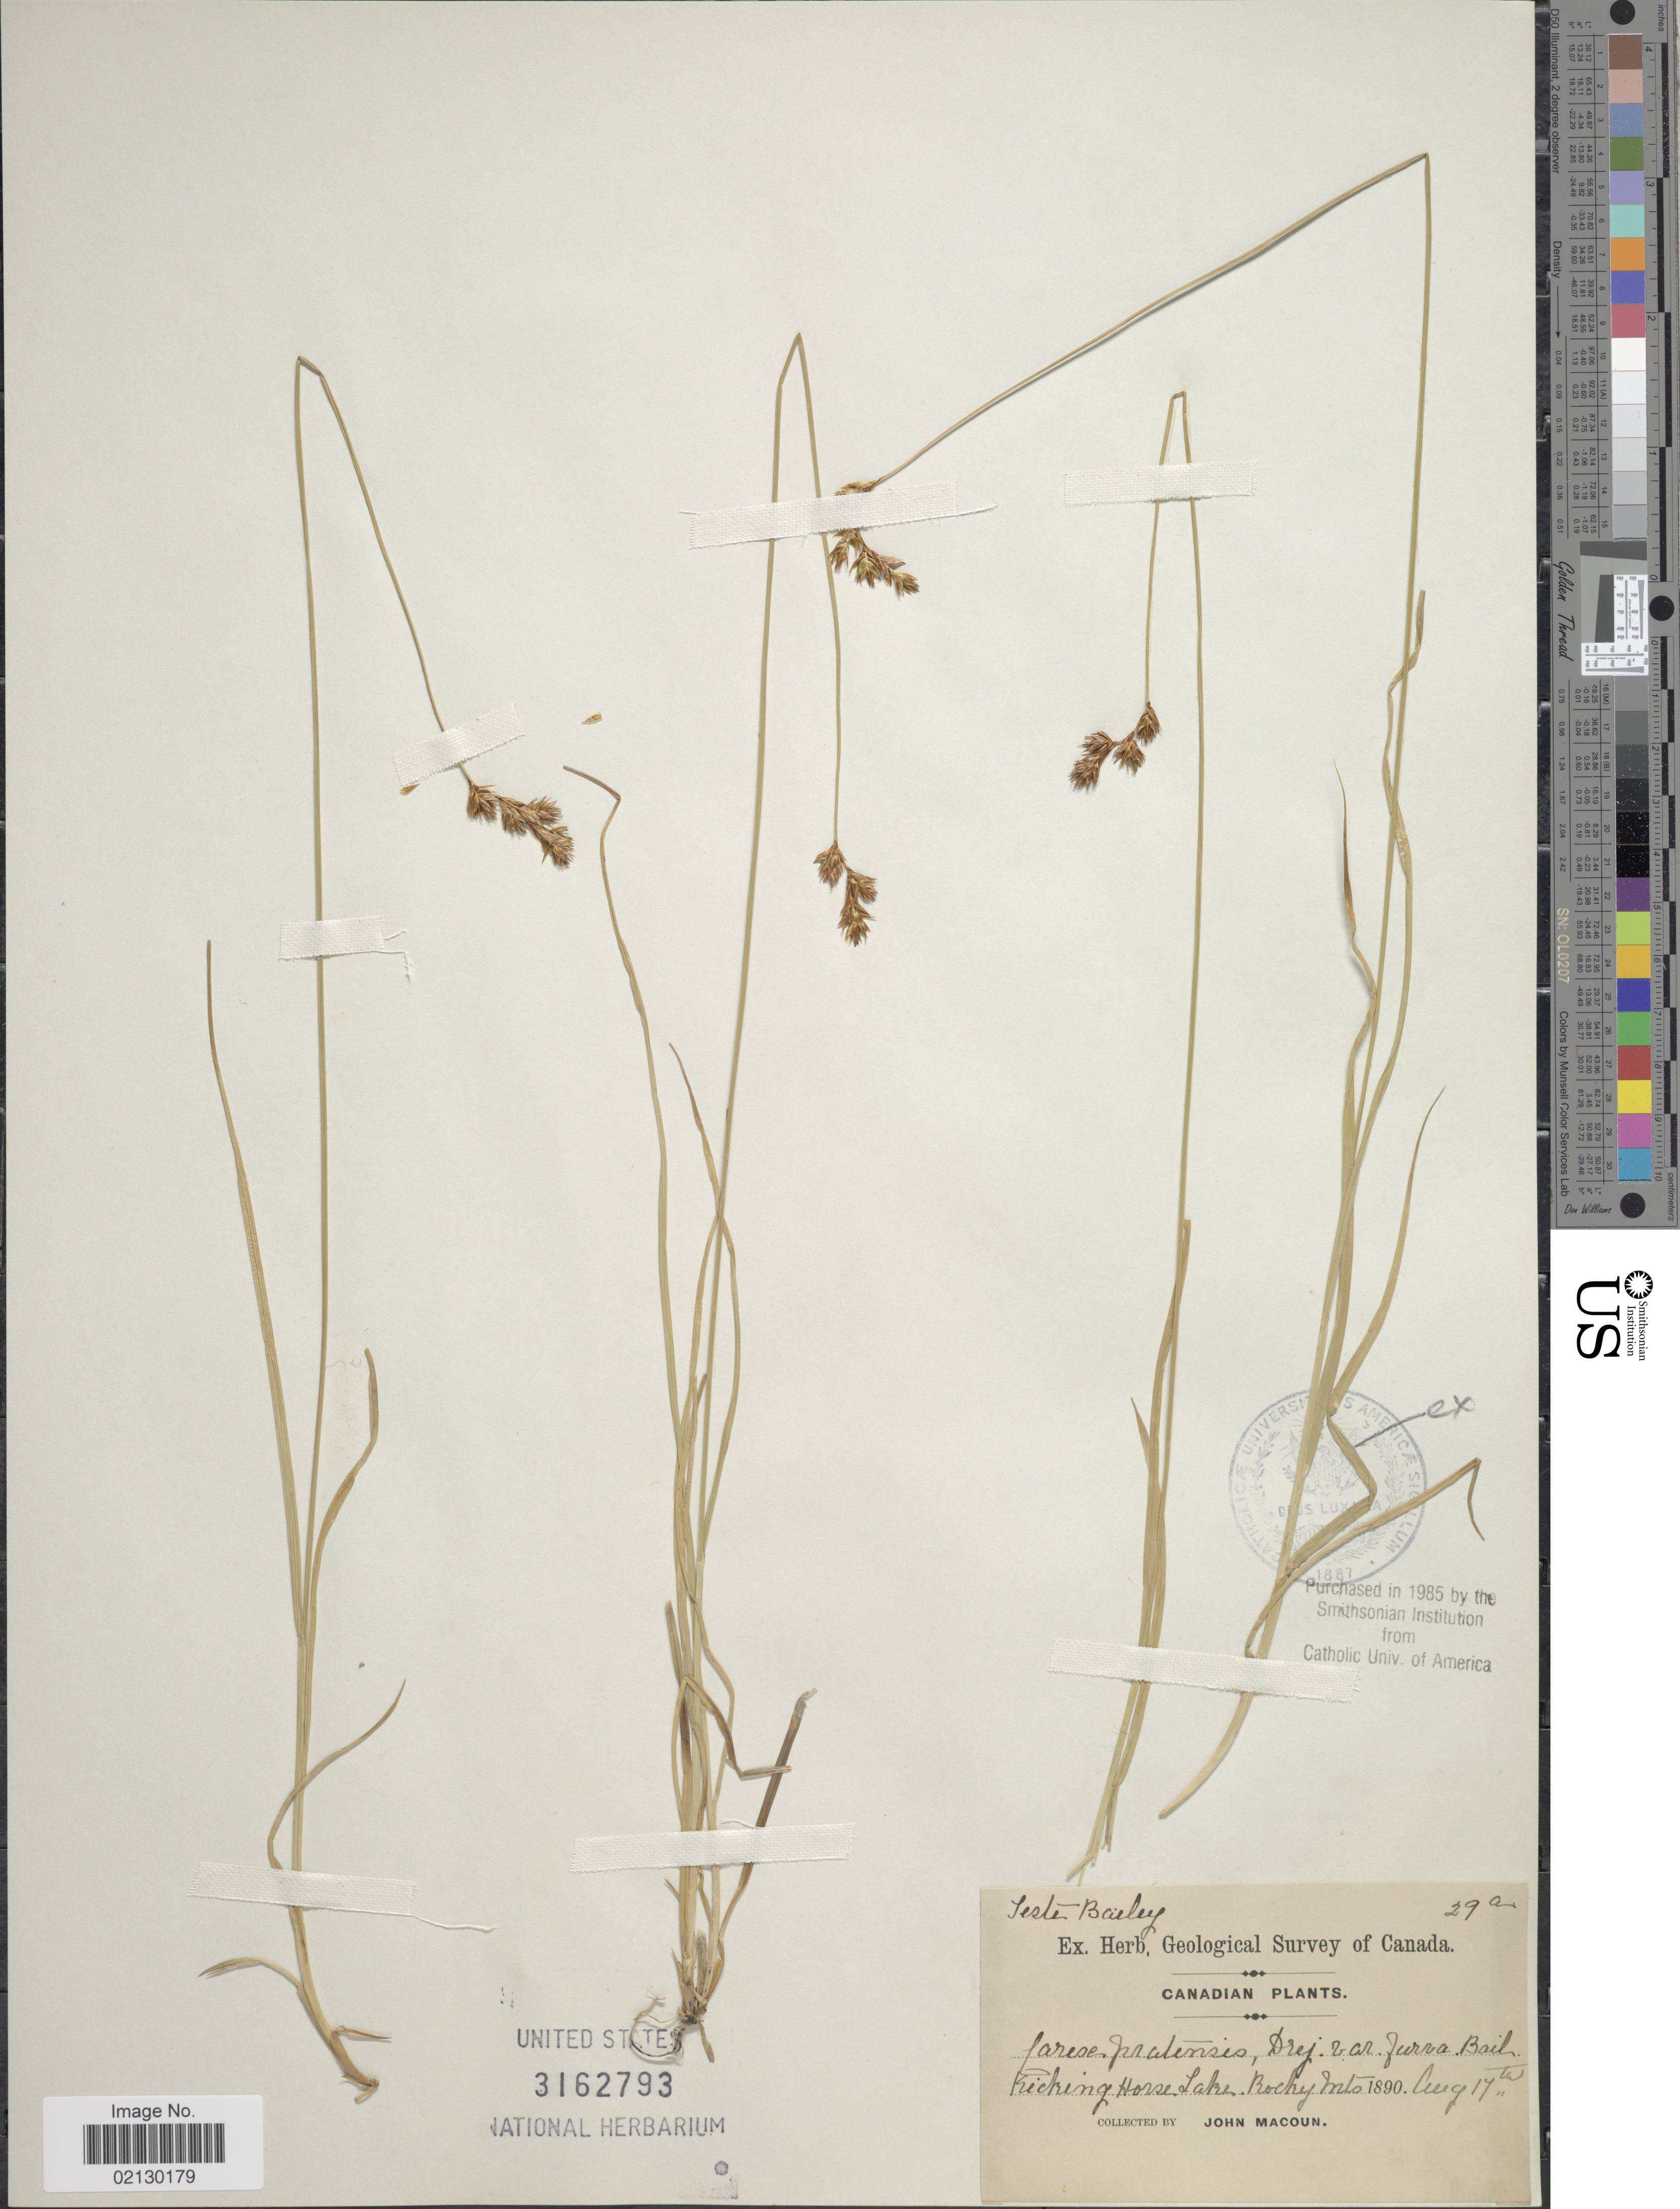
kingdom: Plantae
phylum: Tracheophyta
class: Liliopsida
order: Poales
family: Cyperaceae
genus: Carex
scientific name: Carex praticola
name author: Rydb.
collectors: J. Macoun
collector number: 29a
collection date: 1890-08-17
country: Canada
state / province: British Columbia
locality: Kicking Horse Lake, Rocky Mts.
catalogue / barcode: US 3162793